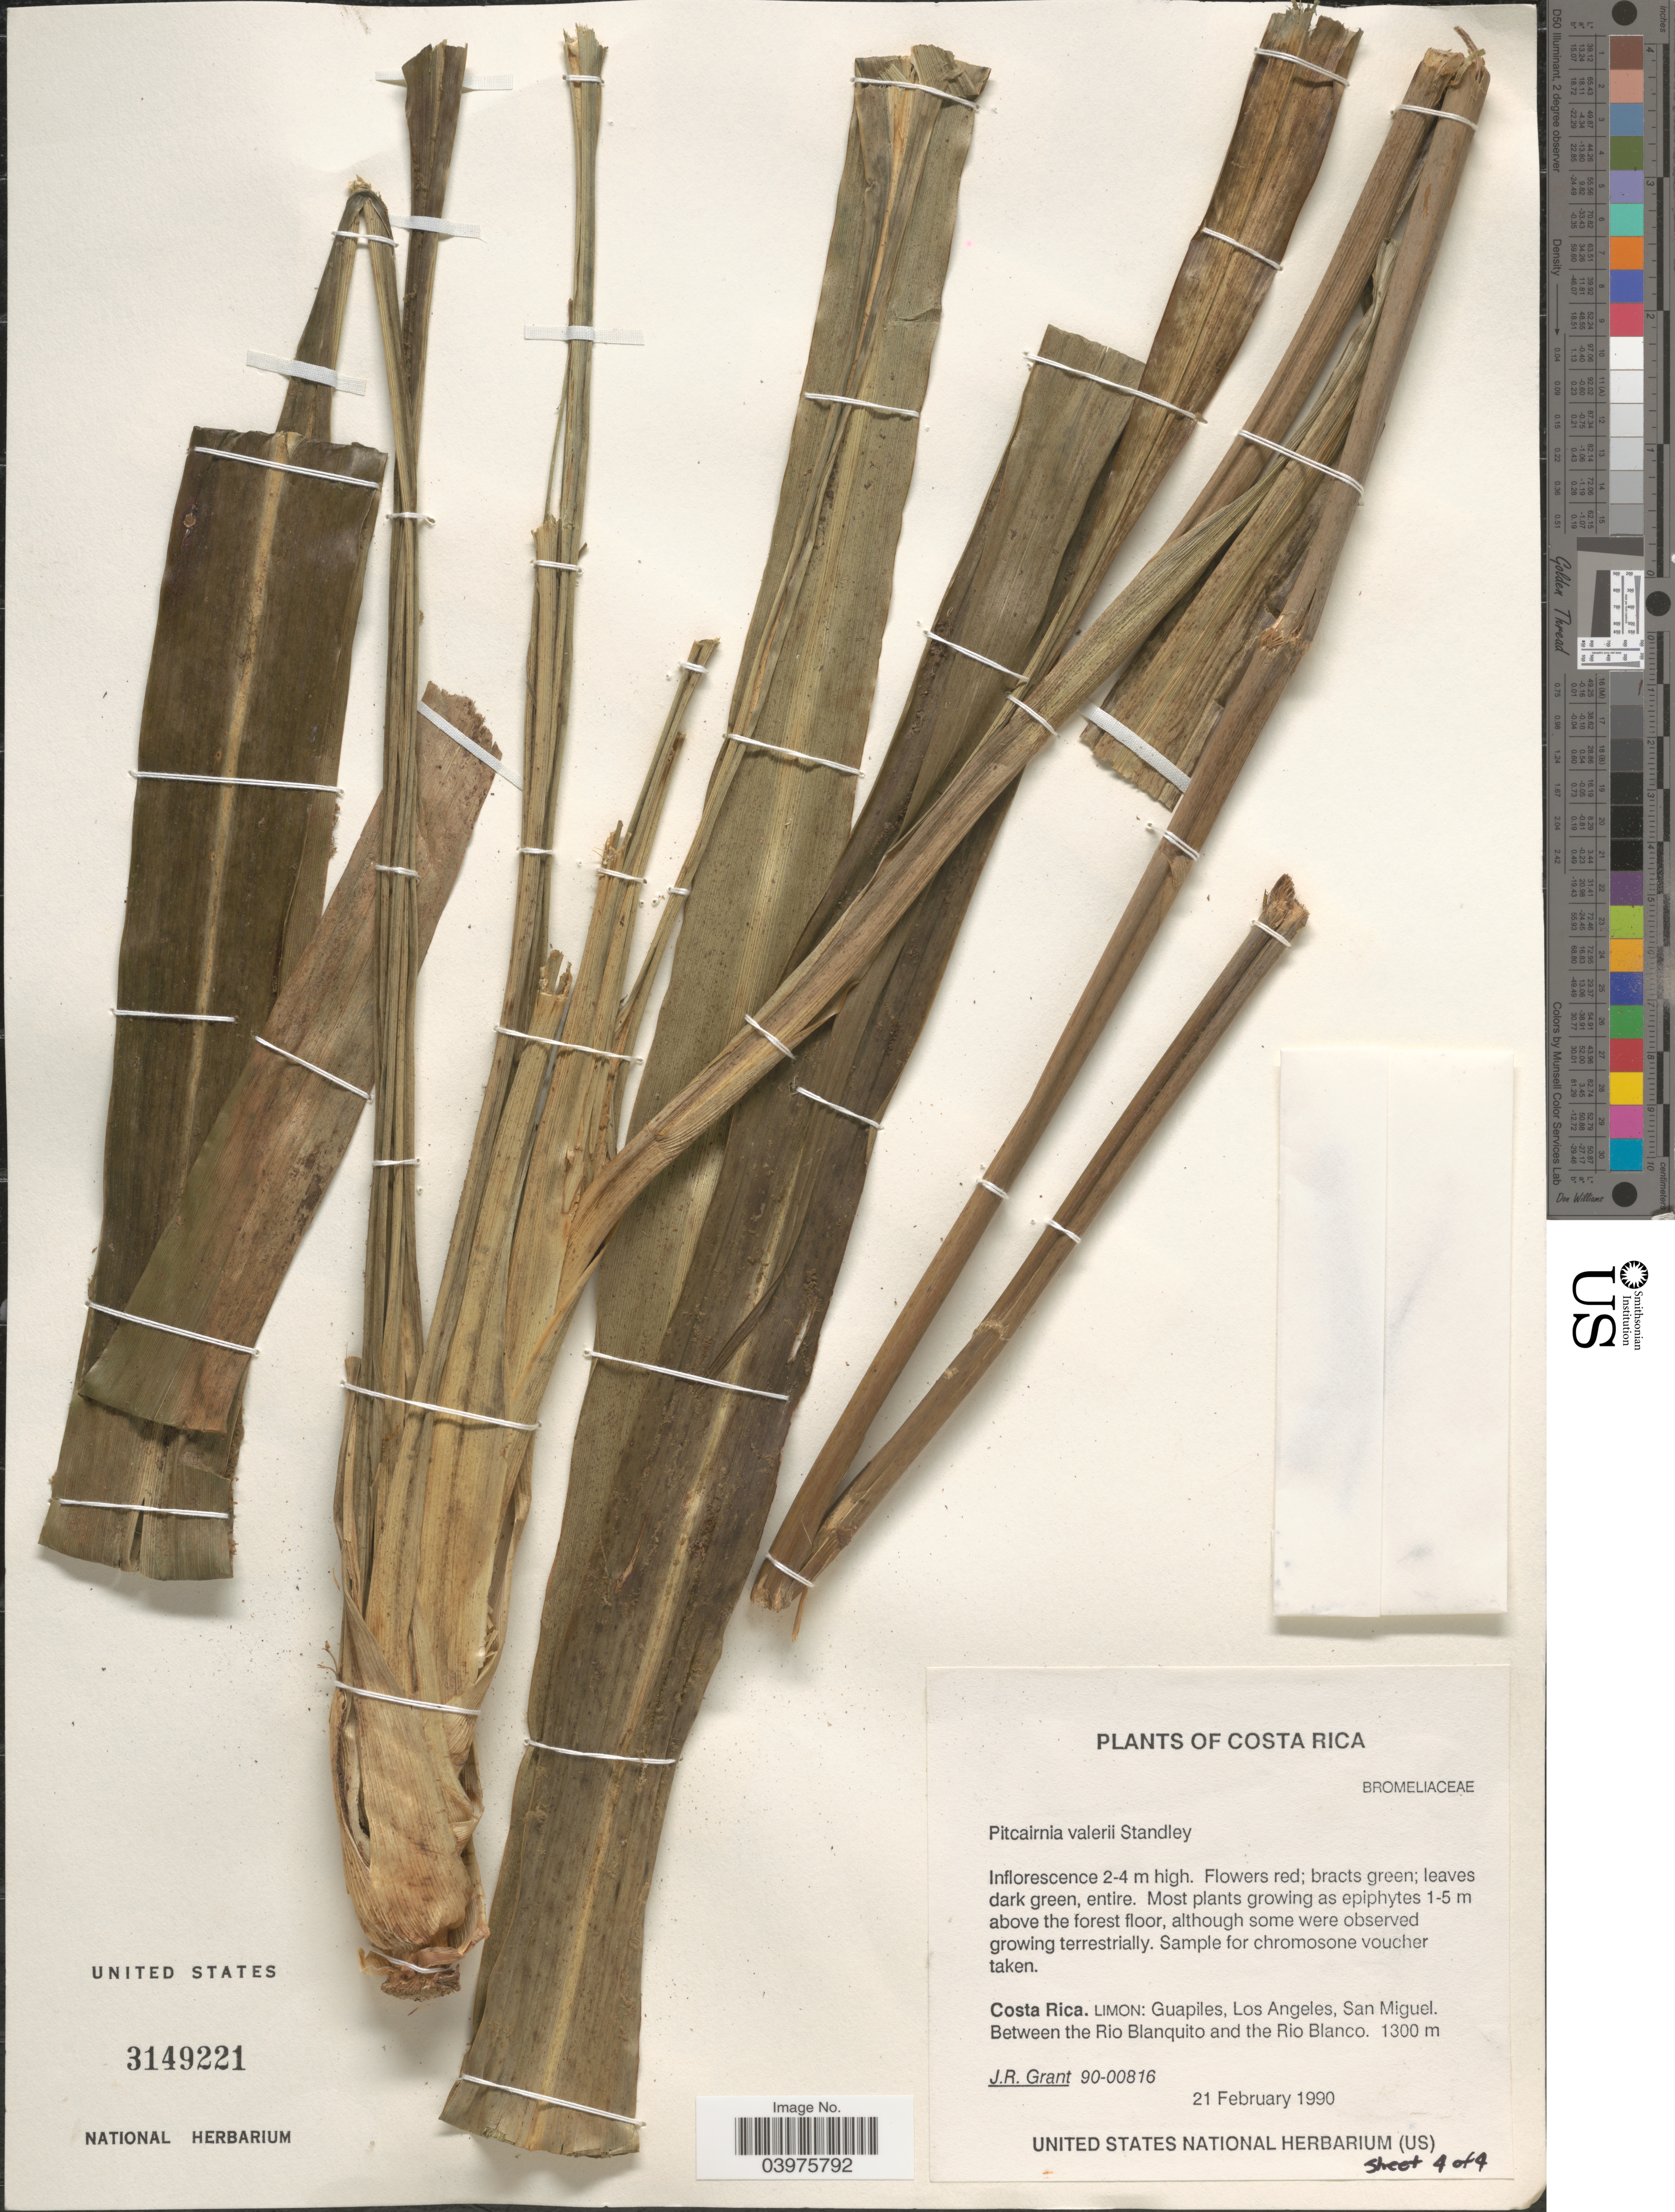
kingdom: Plantae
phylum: Tracheophyta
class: Liliopsida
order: Poales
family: Bromeliaceae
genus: Pitcairnia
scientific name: Pitcairnia valerii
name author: Standl.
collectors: J. Grant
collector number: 90-00816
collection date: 1990-02-21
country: Costa Rica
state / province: Limón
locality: Guapiles, Los Angeles, San Miguel. Between the Rio Blanquito and the Rio Blanco.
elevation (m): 1300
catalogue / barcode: US 3149221